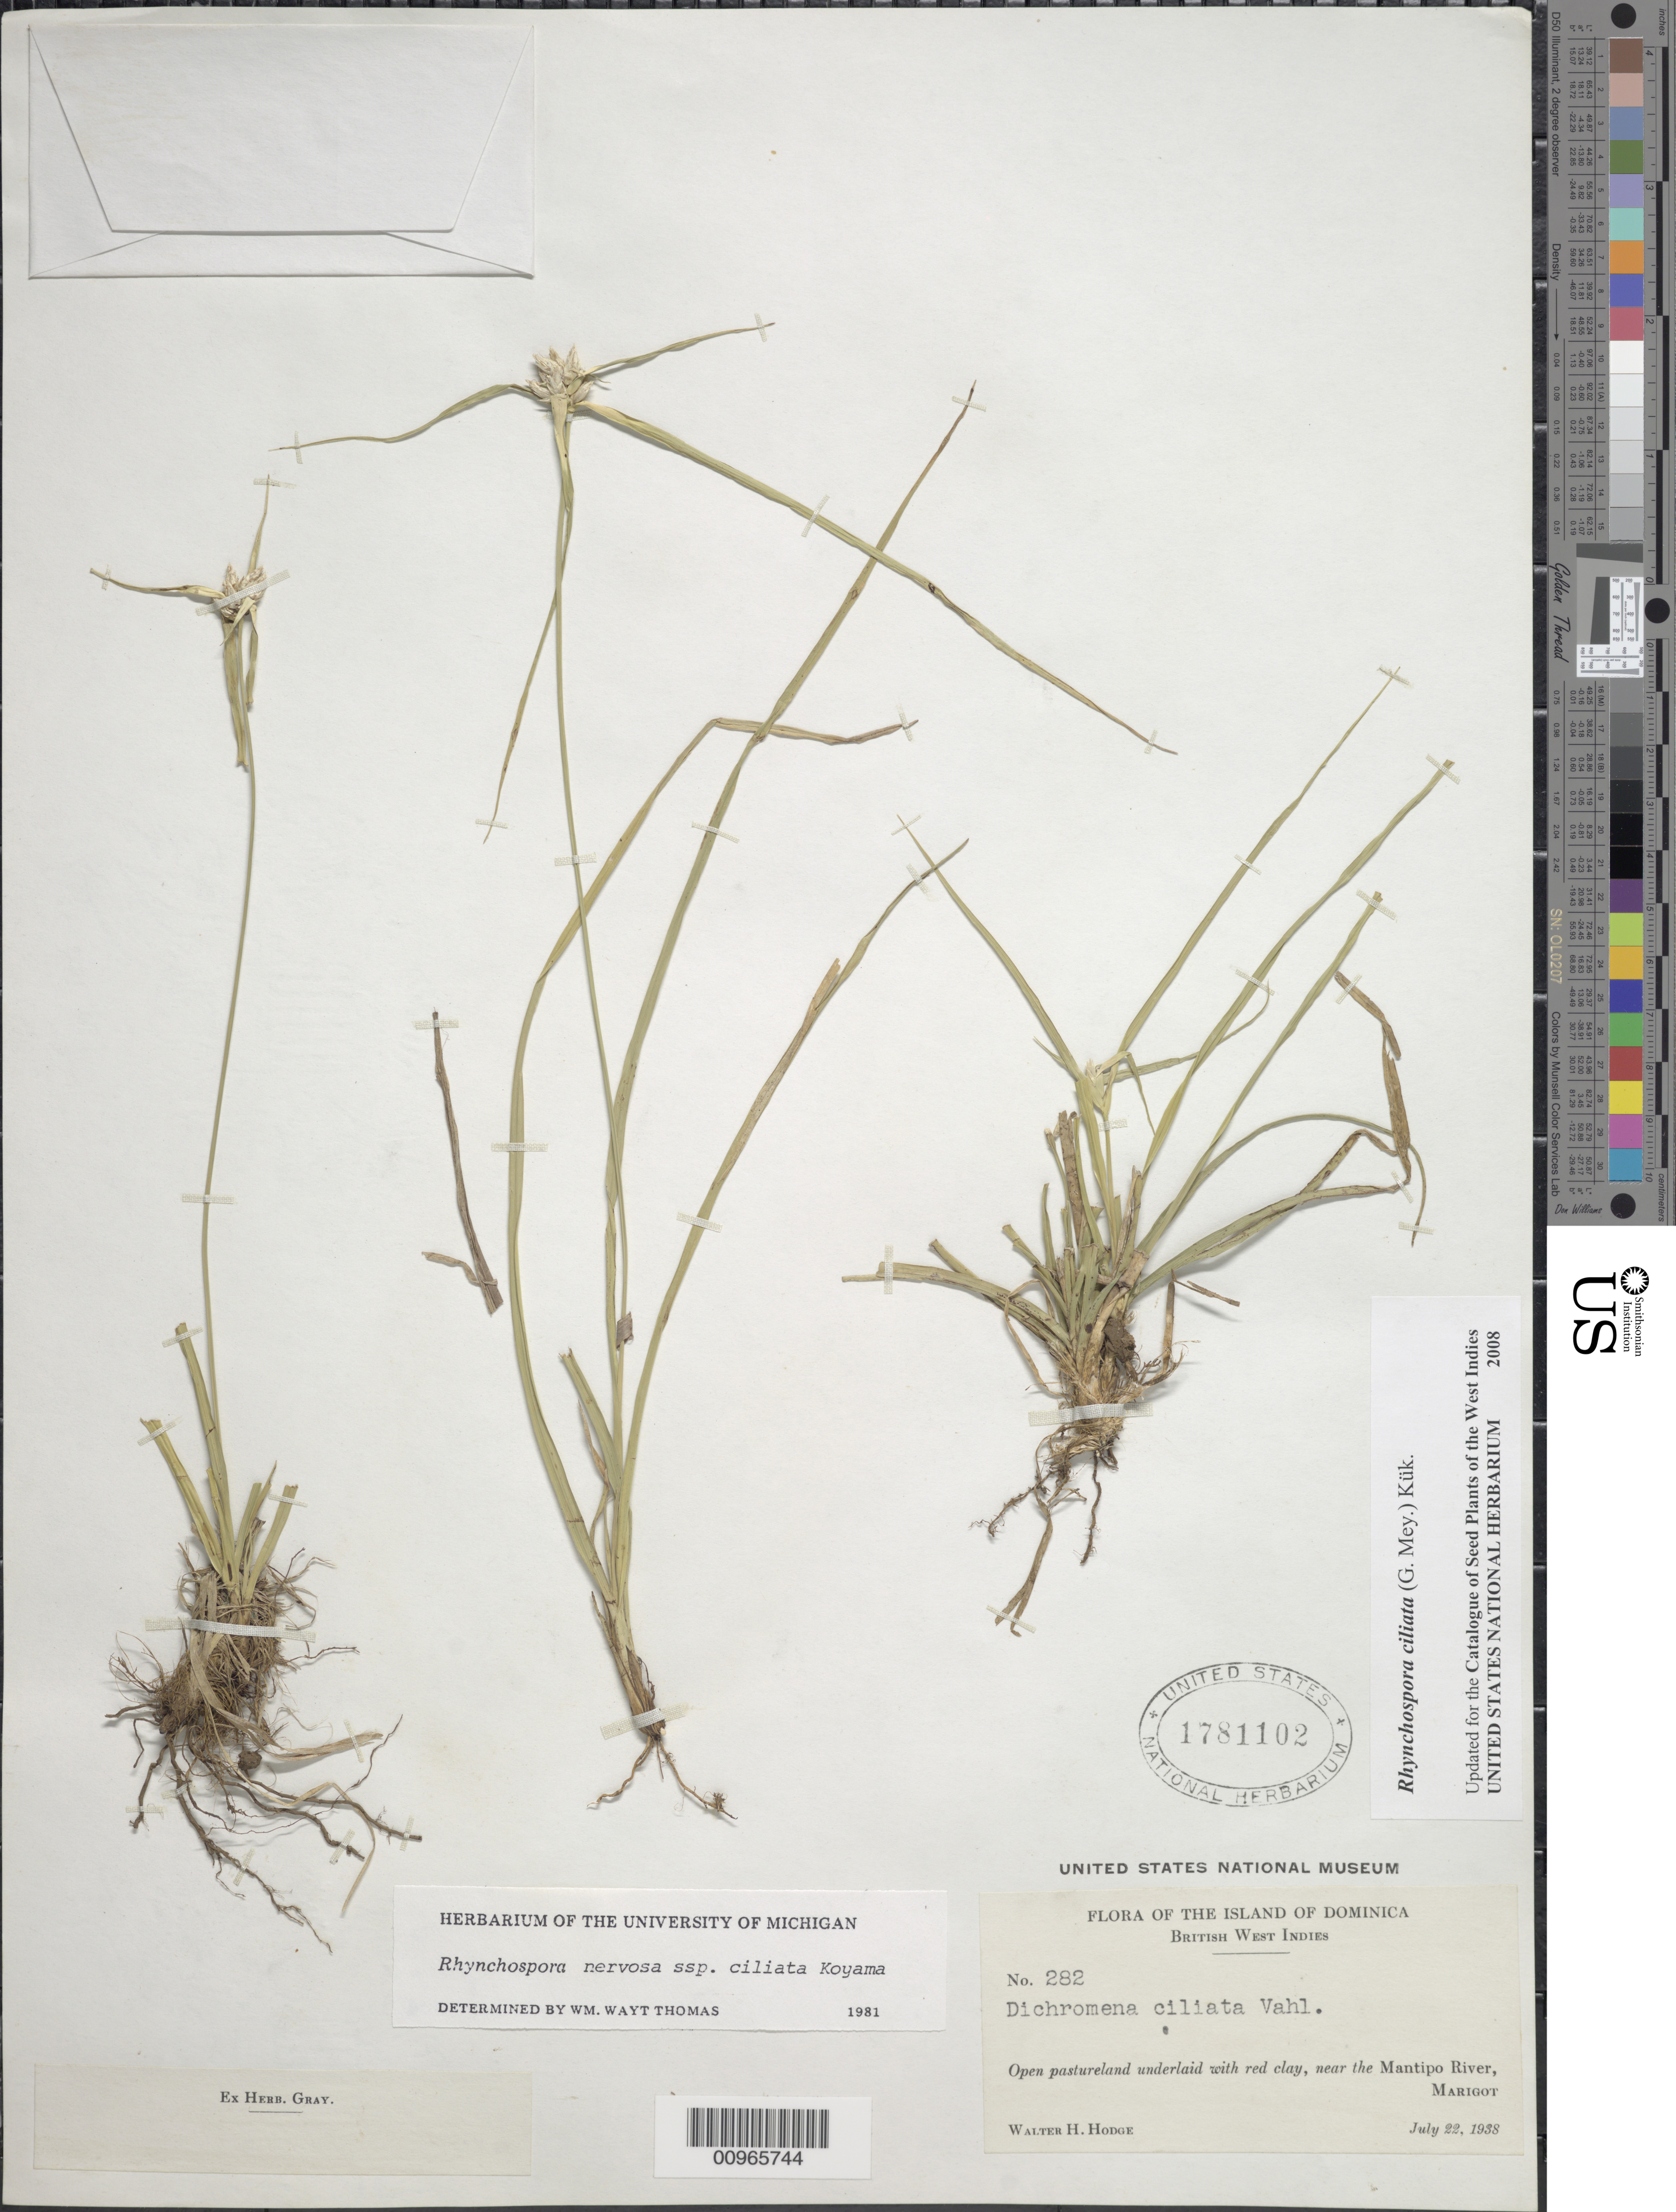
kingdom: Plantae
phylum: Tracheophyta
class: Liliopsida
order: Poales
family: Cyperaceae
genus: Rhynchospora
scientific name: Rhynchospora ciliata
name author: (G. Mey.) Kük.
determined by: Strong, M. T., (US), Smithsonian Institution - National Museum of Natural History (UNITED STATES)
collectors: W. Hodge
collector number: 282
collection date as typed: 22 Jul 1938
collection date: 1938-07-22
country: Dominica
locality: Pasutureland near Mantipo River, Marigot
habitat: Open pastureland underlaid with red clay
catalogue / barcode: US 1781102